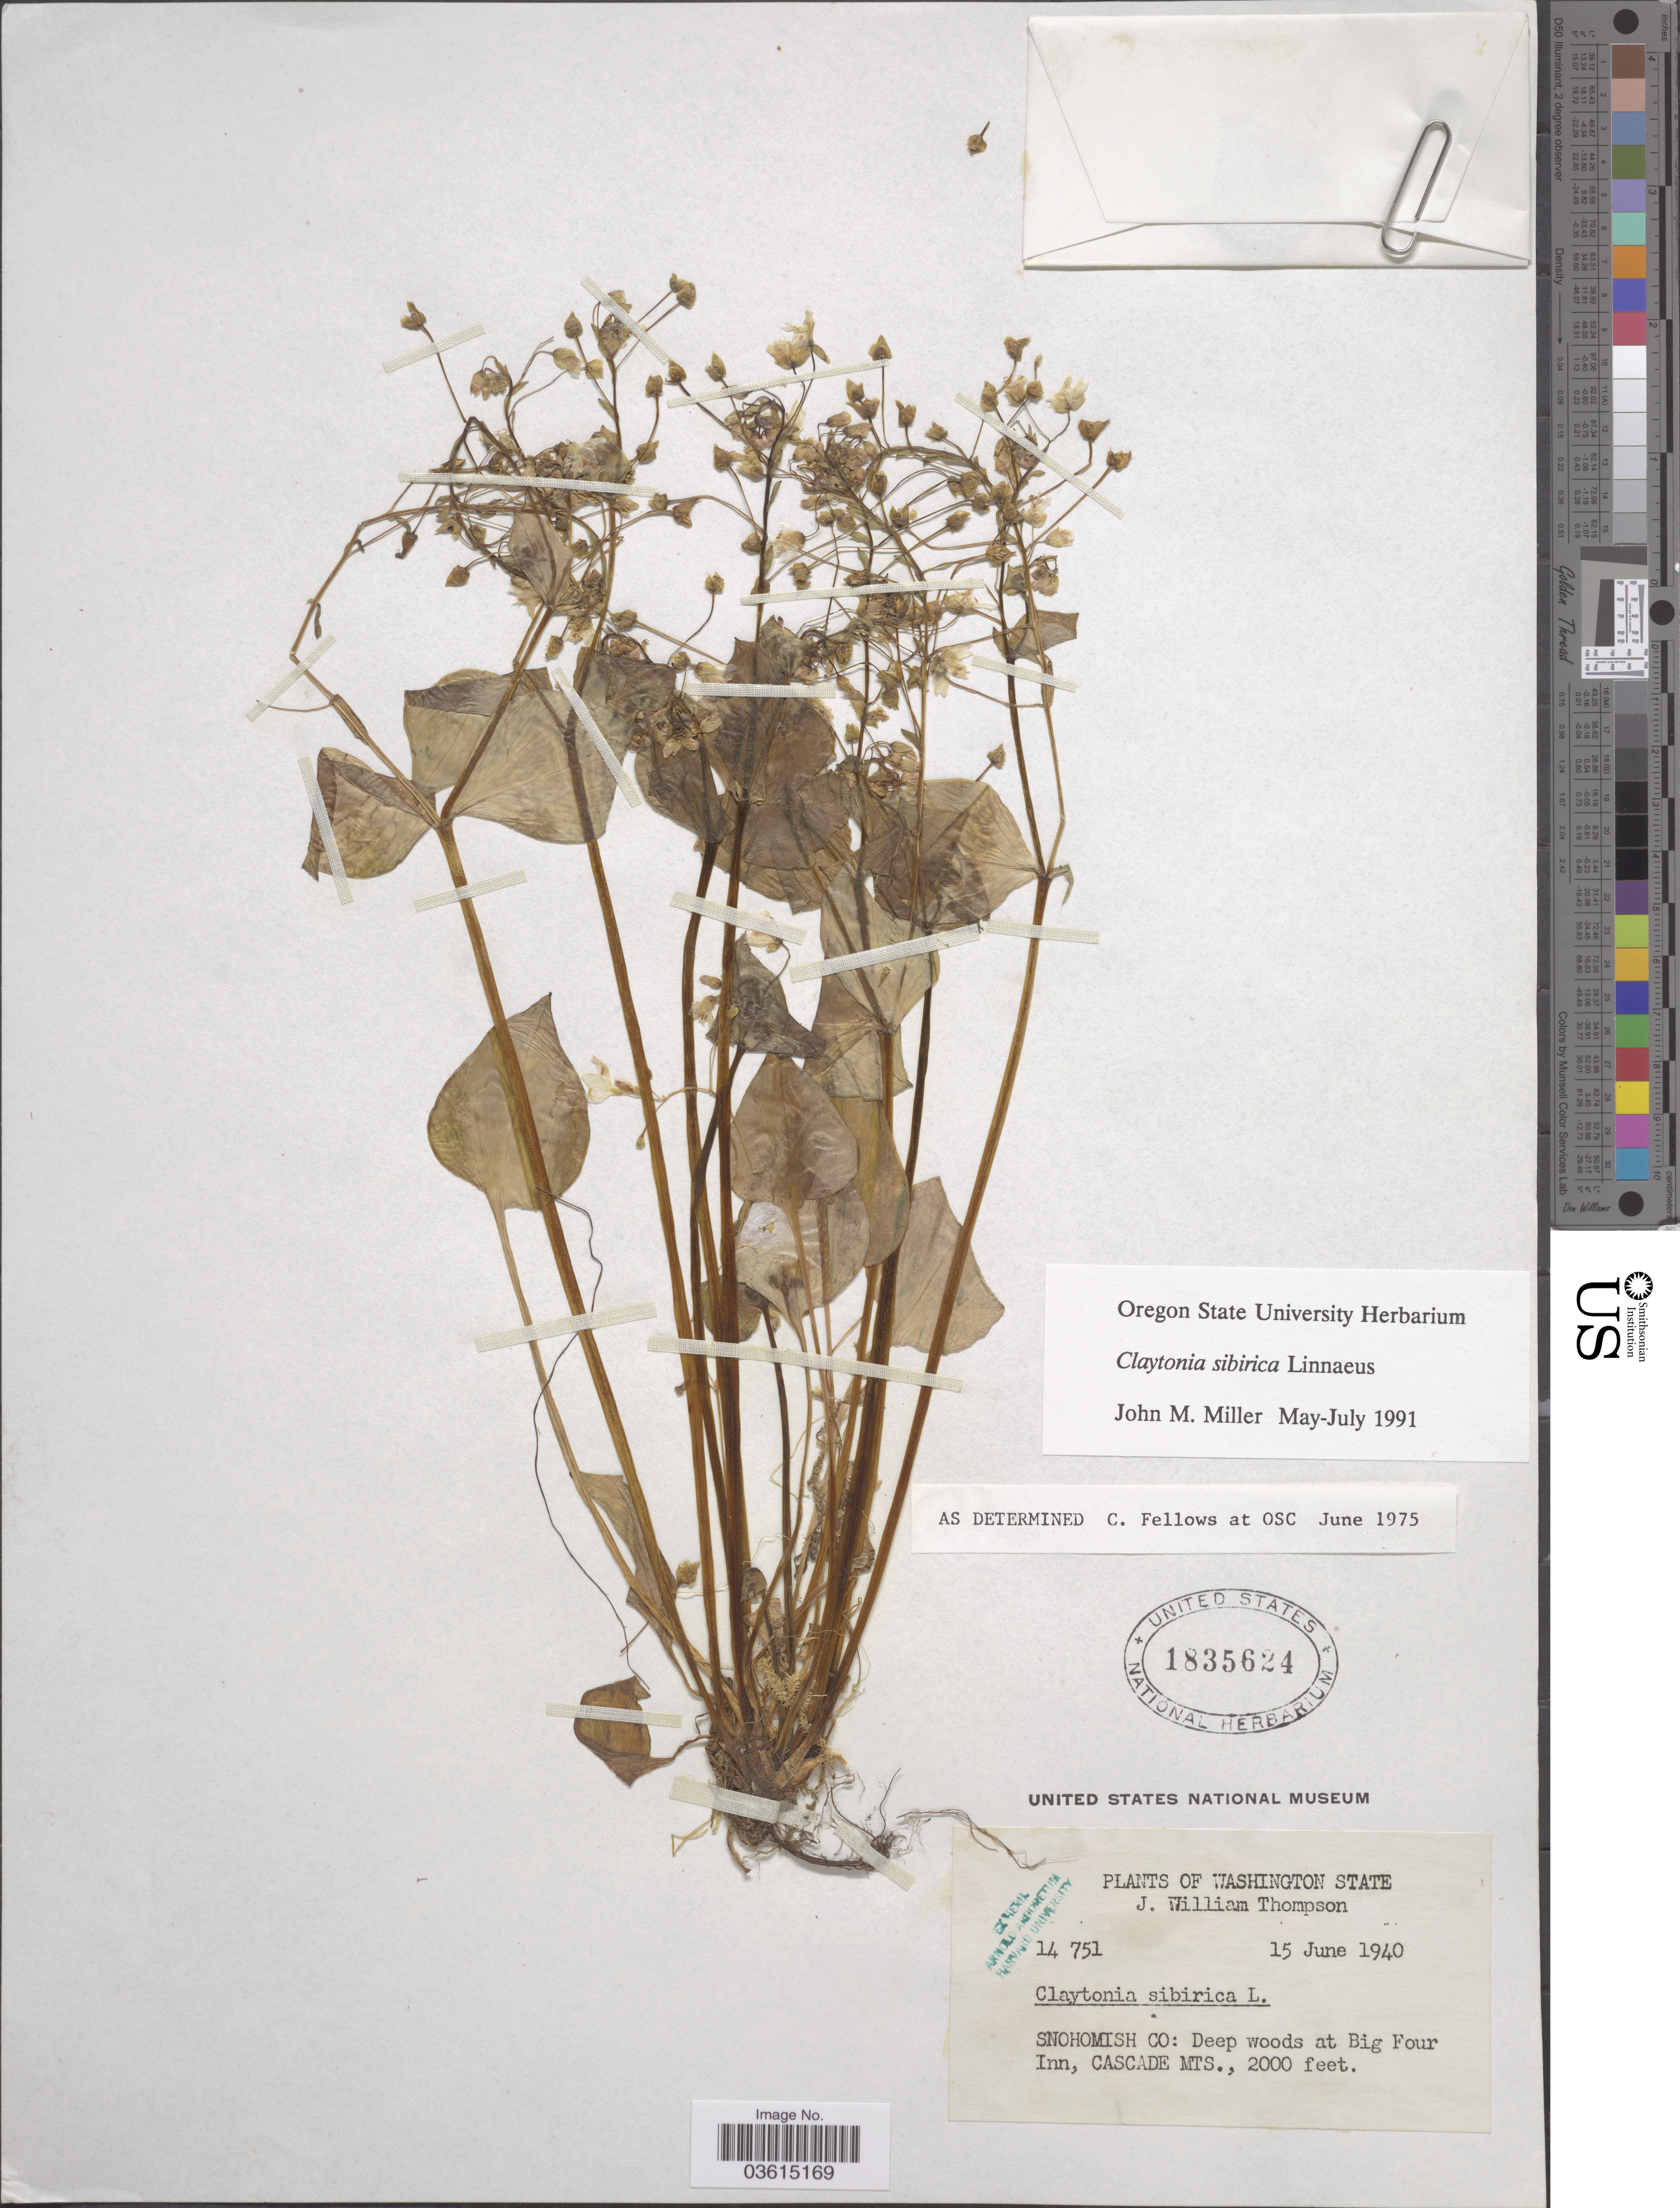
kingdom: Plantae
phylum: Tracheophyta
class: Magnoliopsida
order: Caryophyllales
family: Montiaceae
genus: Claytonia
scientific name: Claytonia sibirica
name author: L.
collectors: J. W. Thompson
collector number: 14751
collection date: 1940-06-15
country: United States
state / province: Washington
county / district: Snohomish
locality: Snohomish Co: Deep woods at Big Four Inn, Cascade Mts.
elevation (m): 610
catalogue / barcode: US 1835624